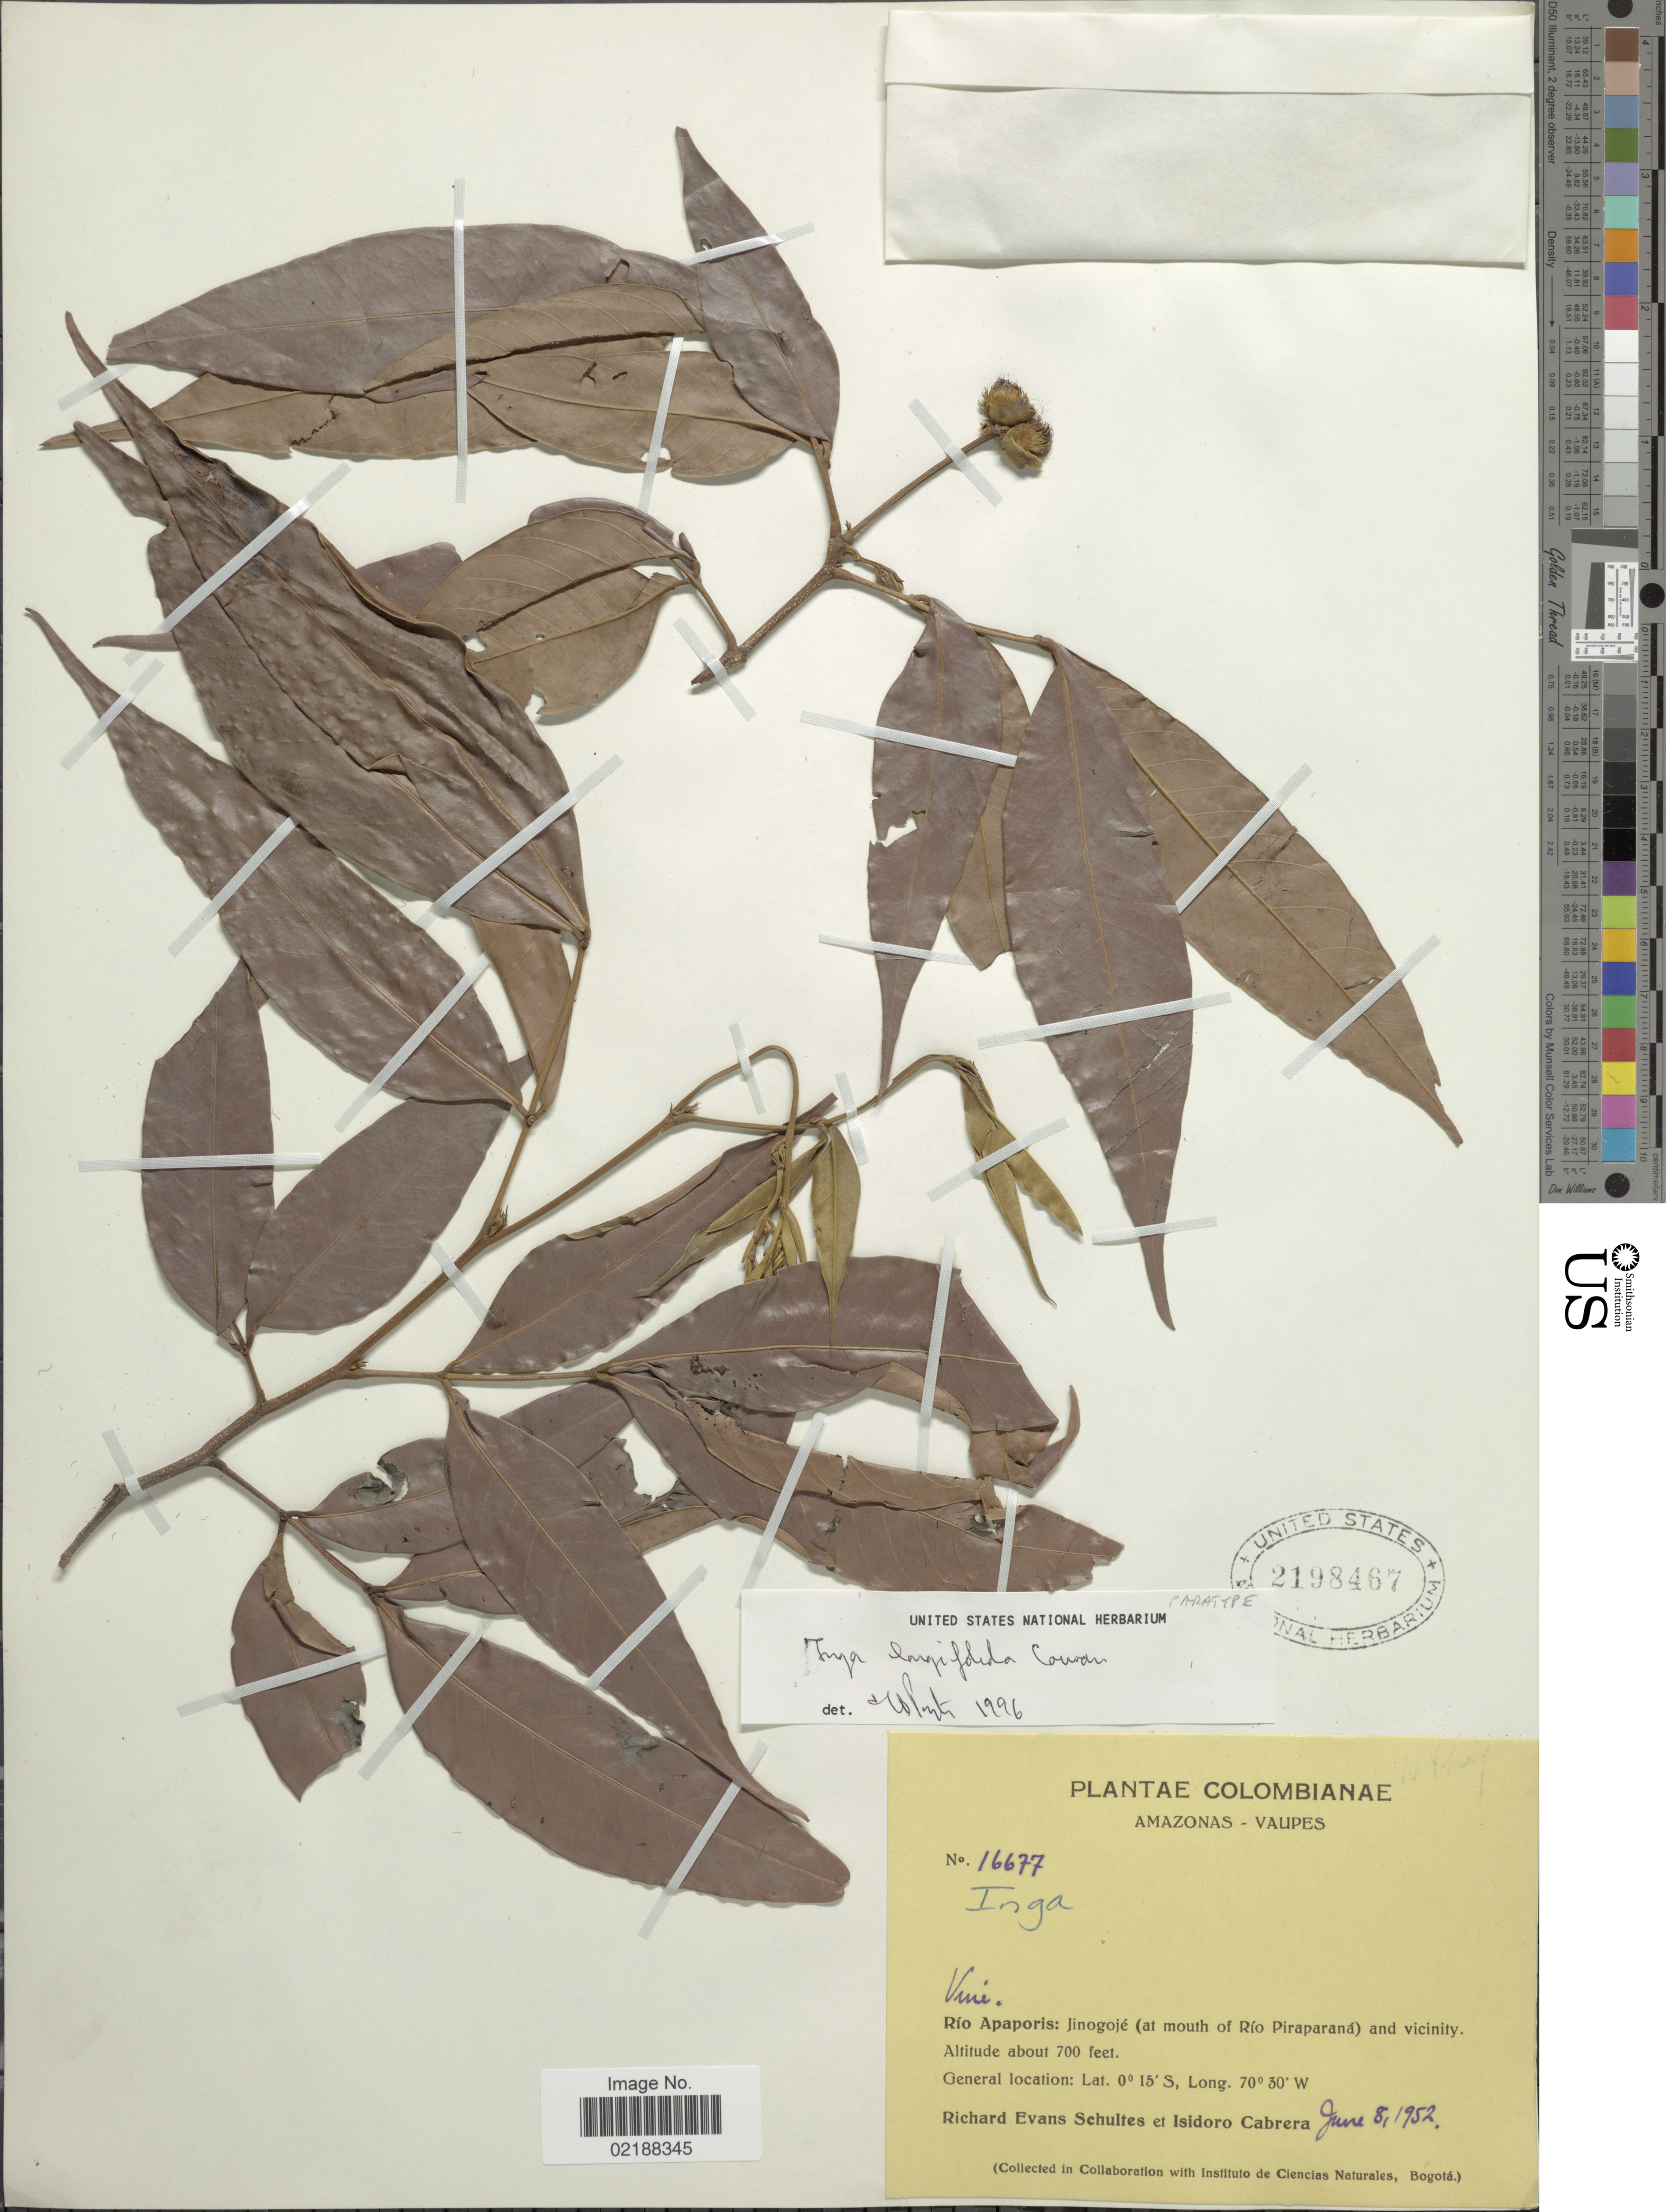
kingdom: Plantae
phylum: Tracheophyta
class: Magnoliopsida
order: Fabales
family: Fabaceae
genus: Inga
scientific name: Inga longifoliola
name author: R.S. Cowan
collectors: R. E. Schultes & I. Cabrera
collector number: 16677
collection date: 1952-06-08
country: Colombia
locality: Amazonas-Vaupes. Rio Apaporis, Jinogoje (at mouth of Rio Piraparana) and vicinity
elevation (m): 213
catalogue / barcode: US 2198467